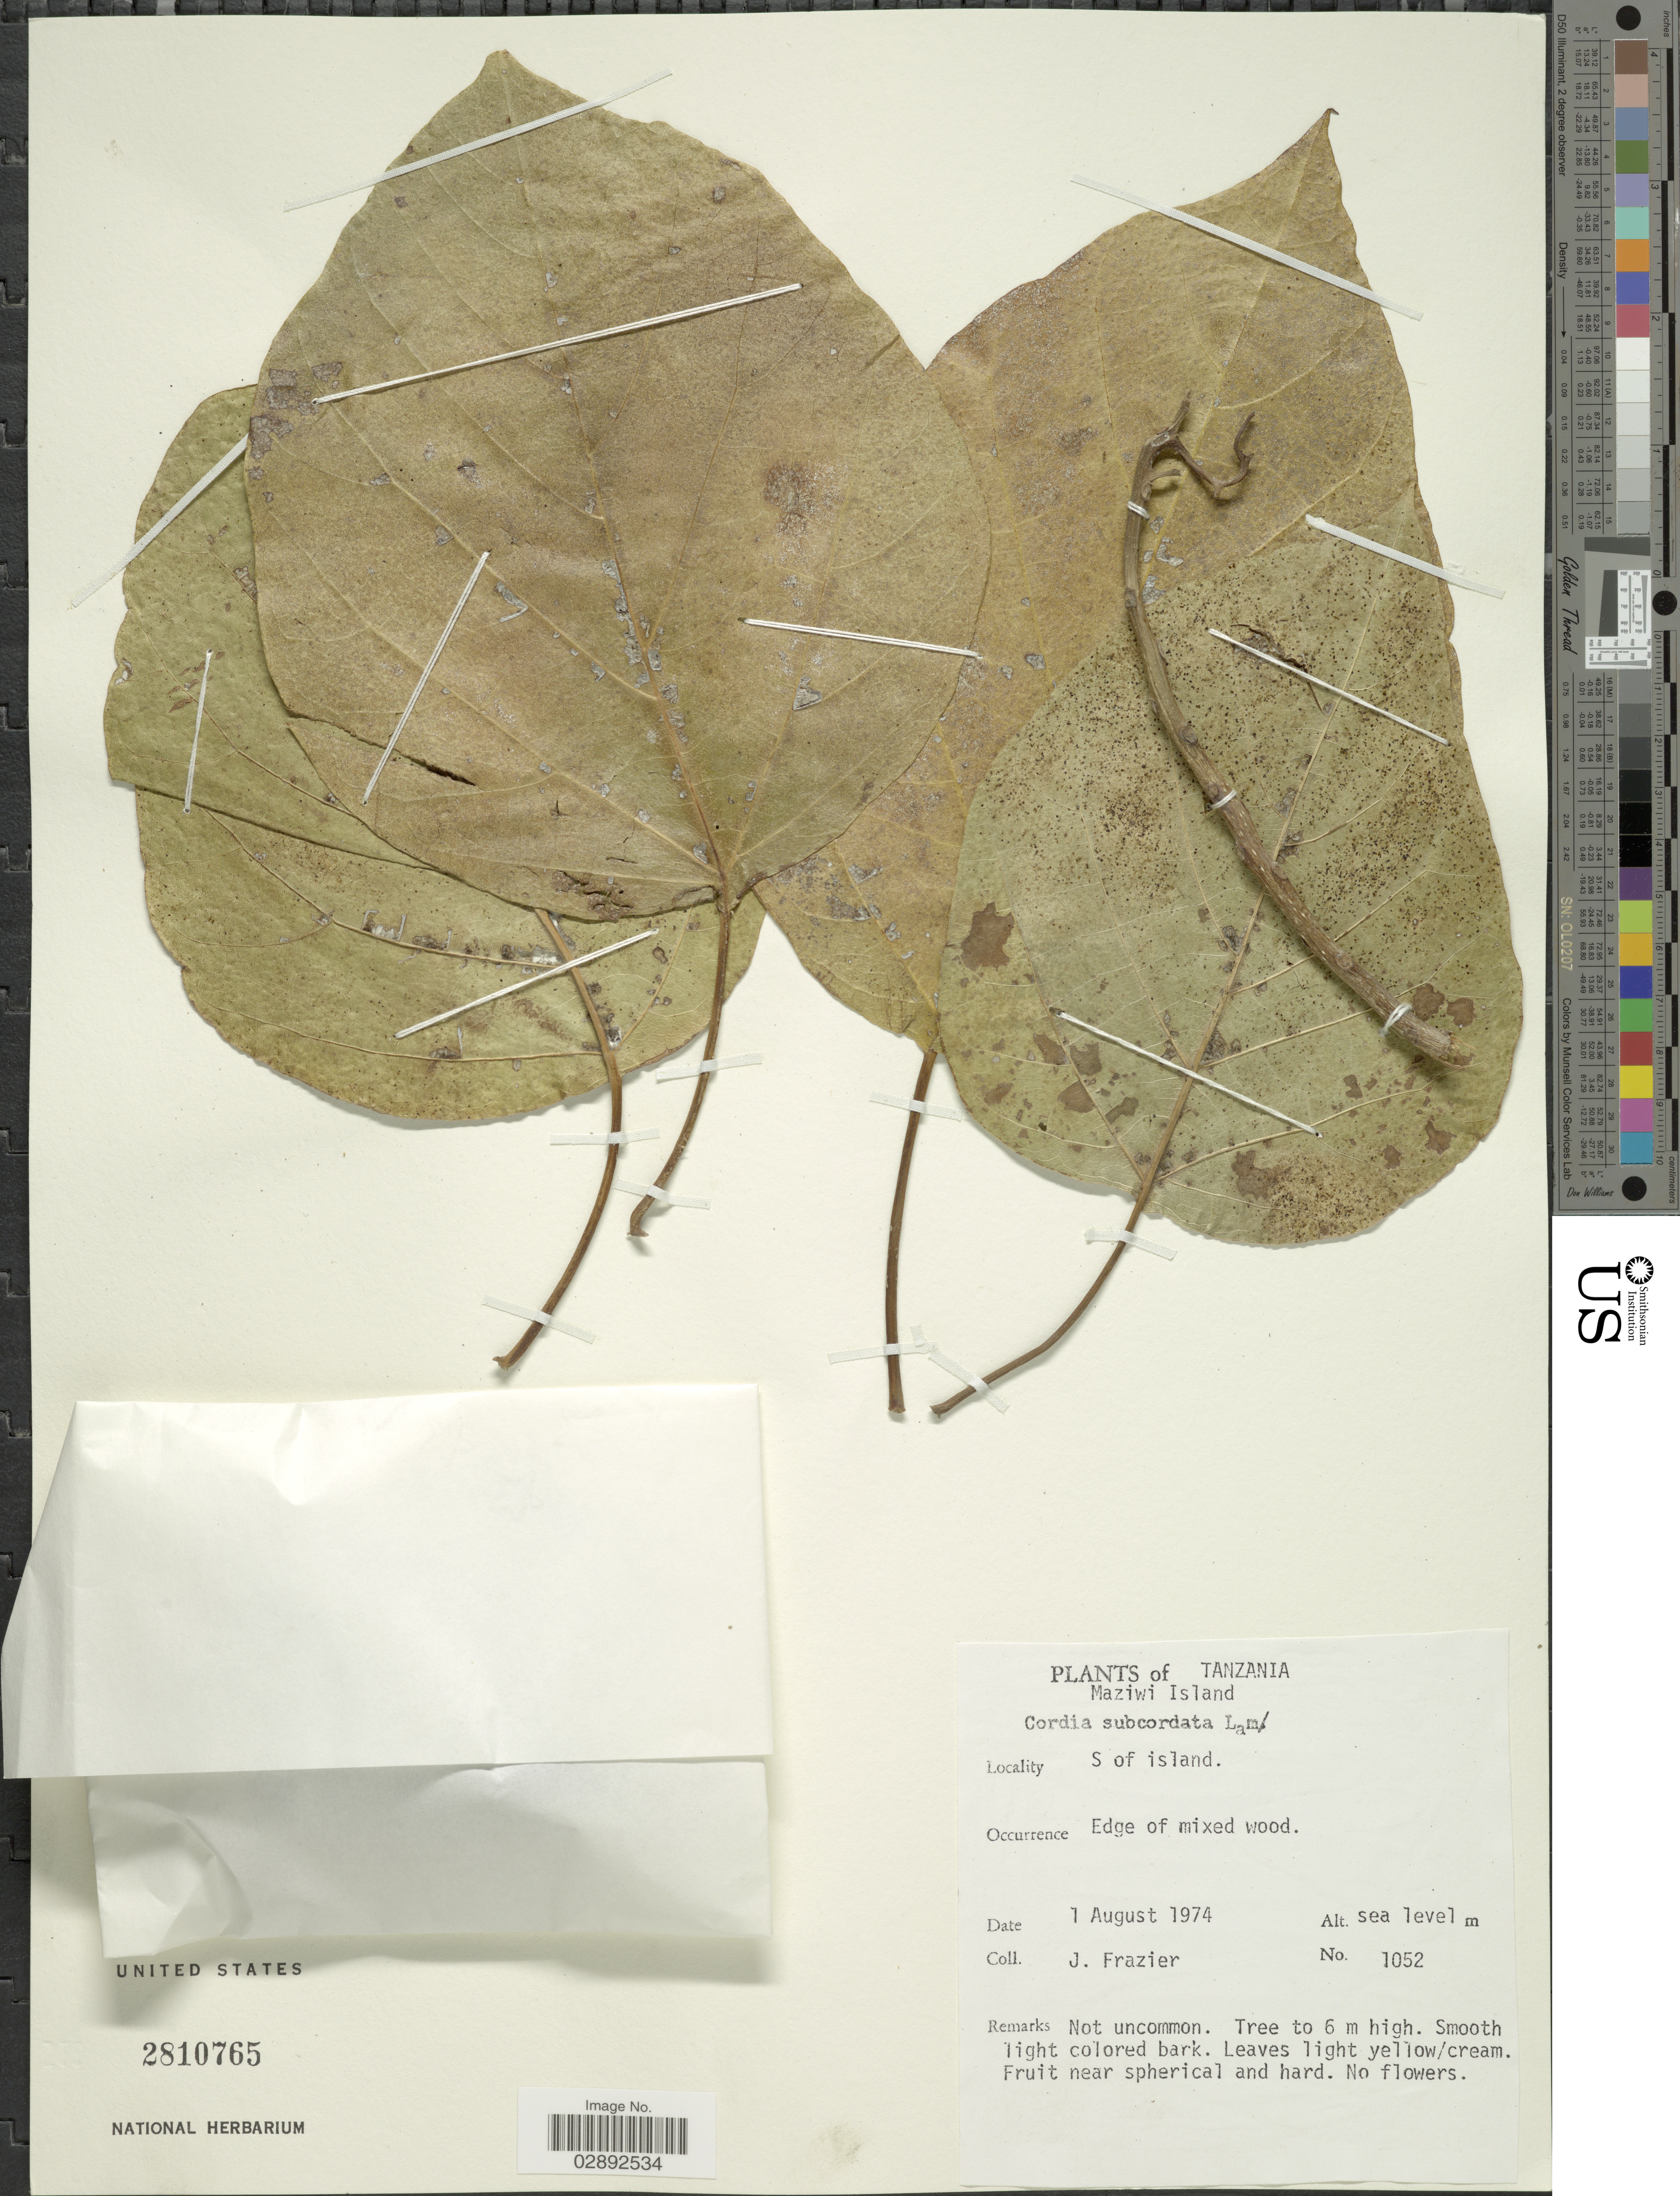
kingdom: Plantae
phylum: Tracheophyta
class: Magnoliopsida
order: Boraginales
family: Cordiaceae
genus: Cordia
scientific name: Cordia subcordata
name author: Lam.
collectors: J. Frazier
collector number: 1052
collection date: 1974-08-01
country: Tanzania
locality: Maziwi Island. S of island.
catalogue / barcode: US 2810765